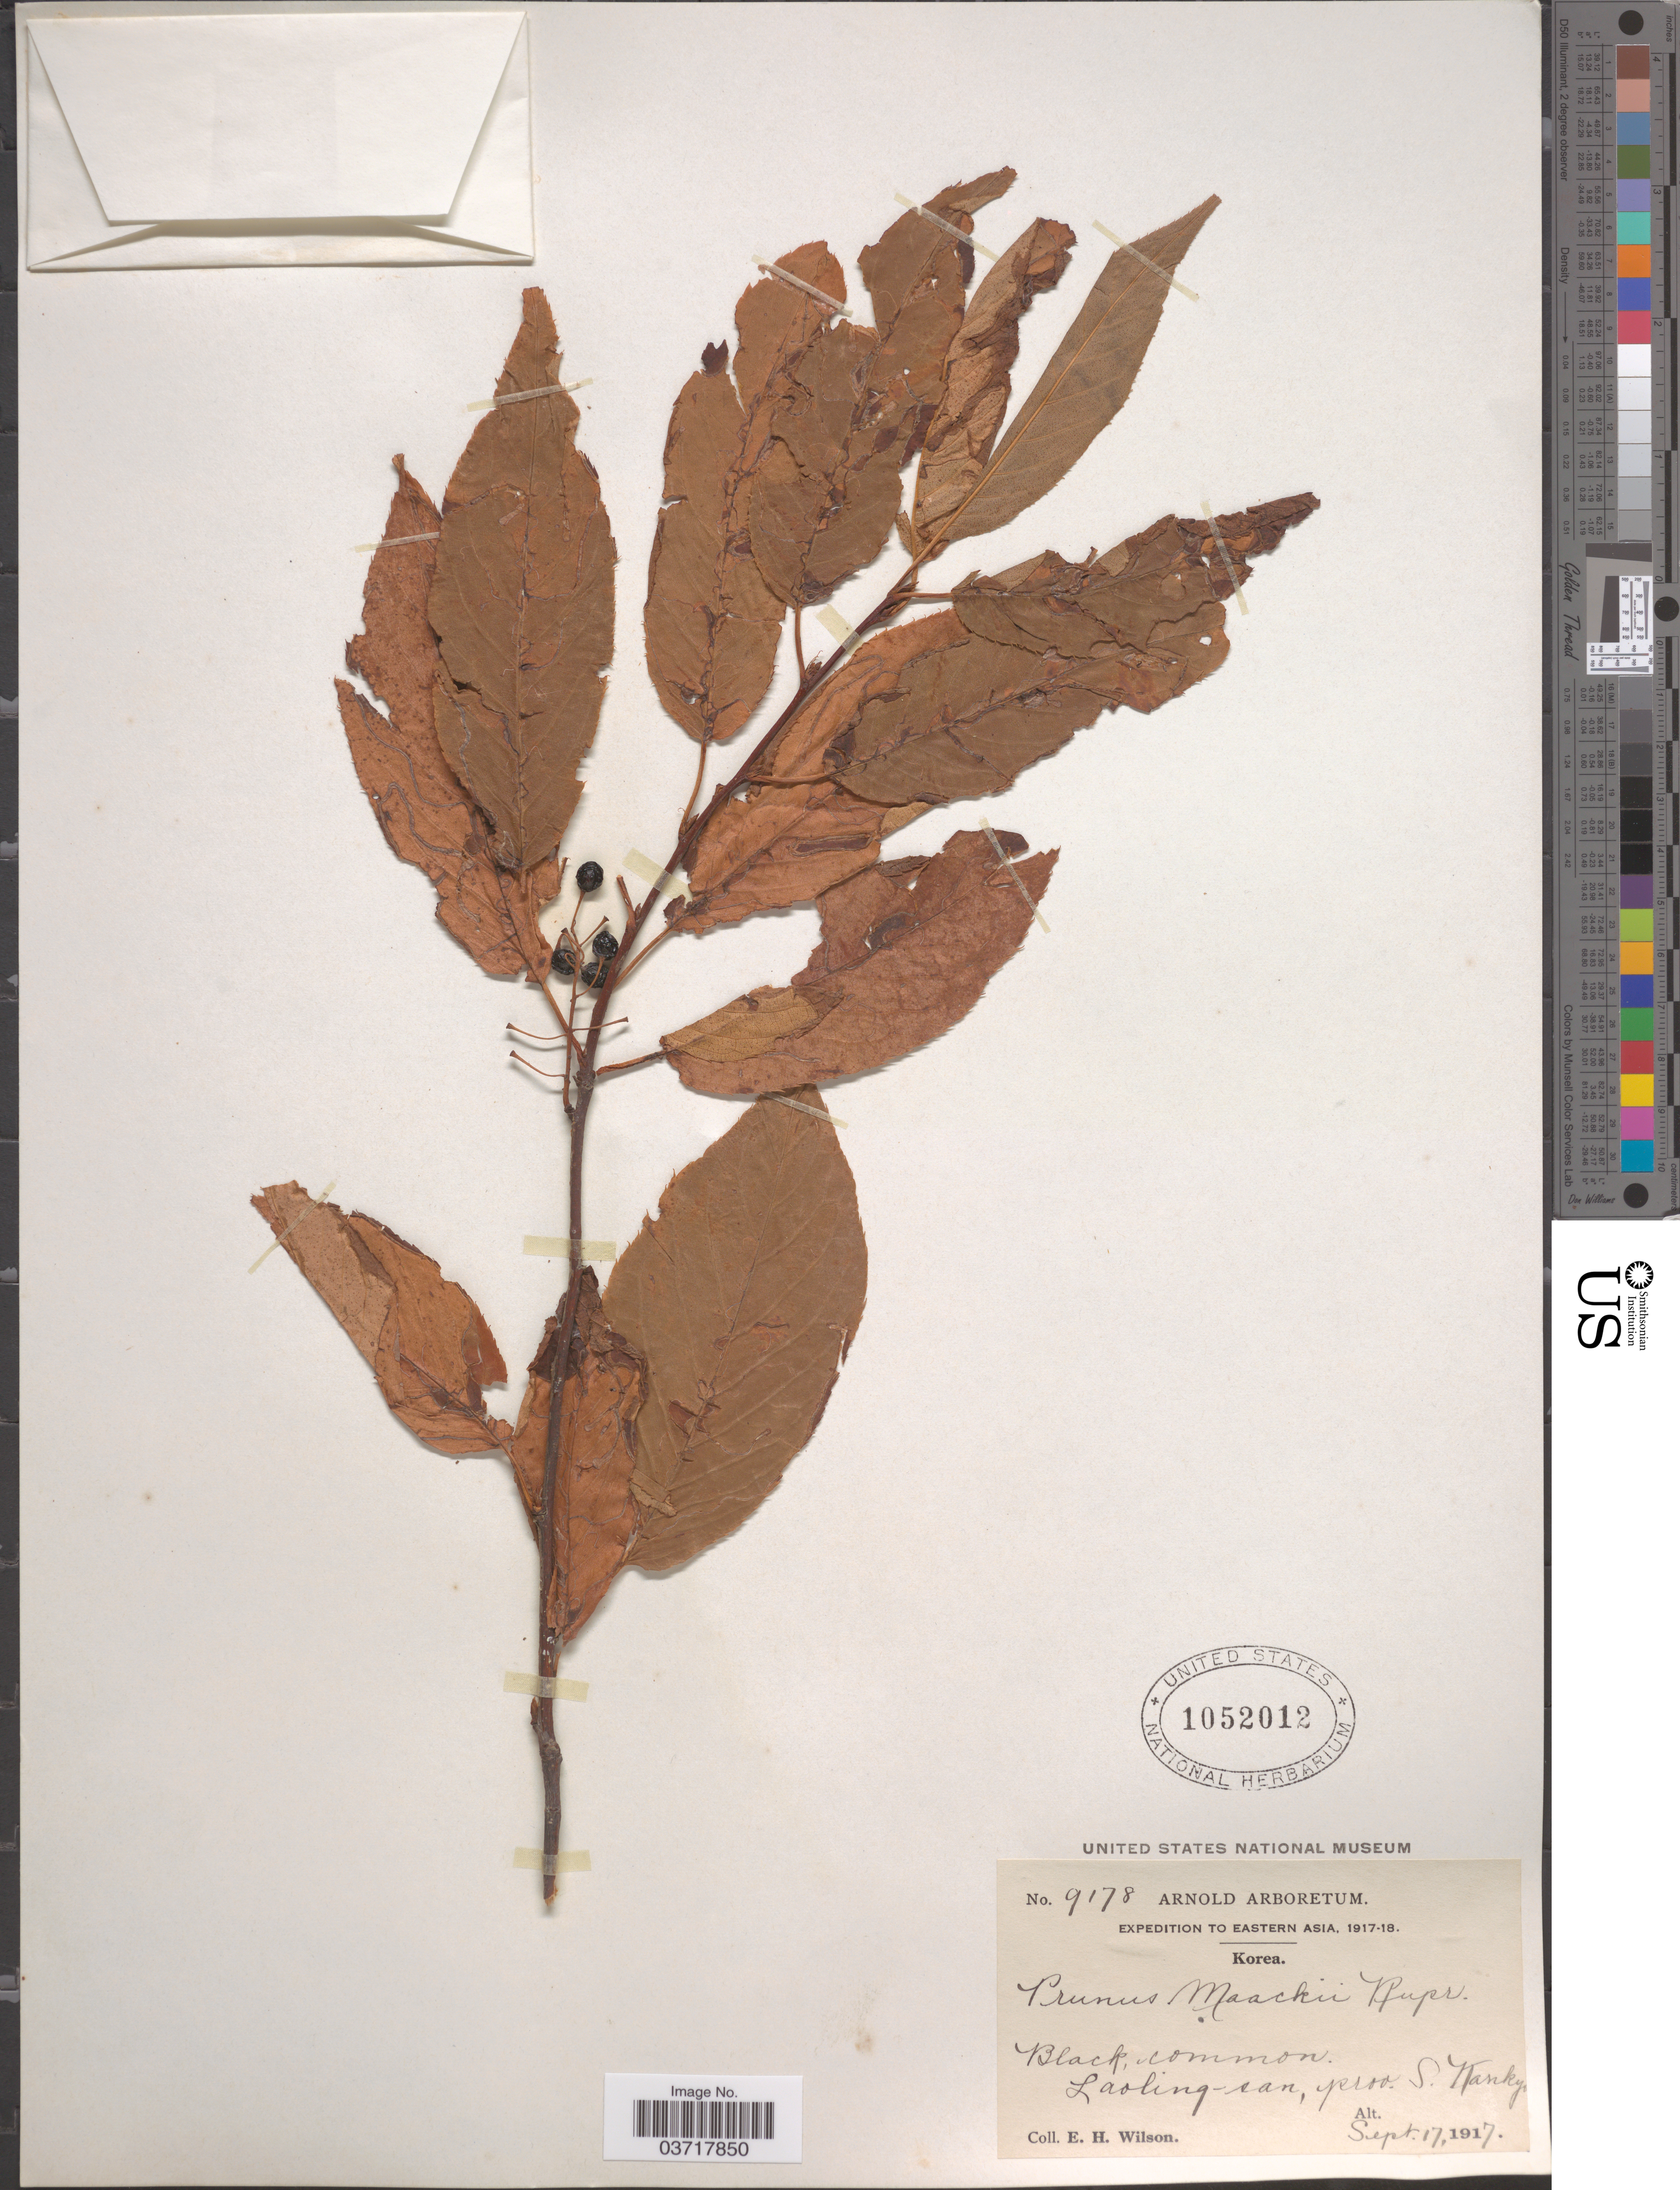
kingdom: Plantae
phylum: Tracheophyta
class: Magnoliopsida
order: Rosales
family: Rosaceae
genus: Prunus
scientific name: Prunus maackii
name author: Rupr.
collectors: E. Wilson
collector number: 9178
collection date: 1917-09-17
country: North Korea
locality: Laoling-san, prov. S. Kankyo.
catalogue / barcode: US 1052012